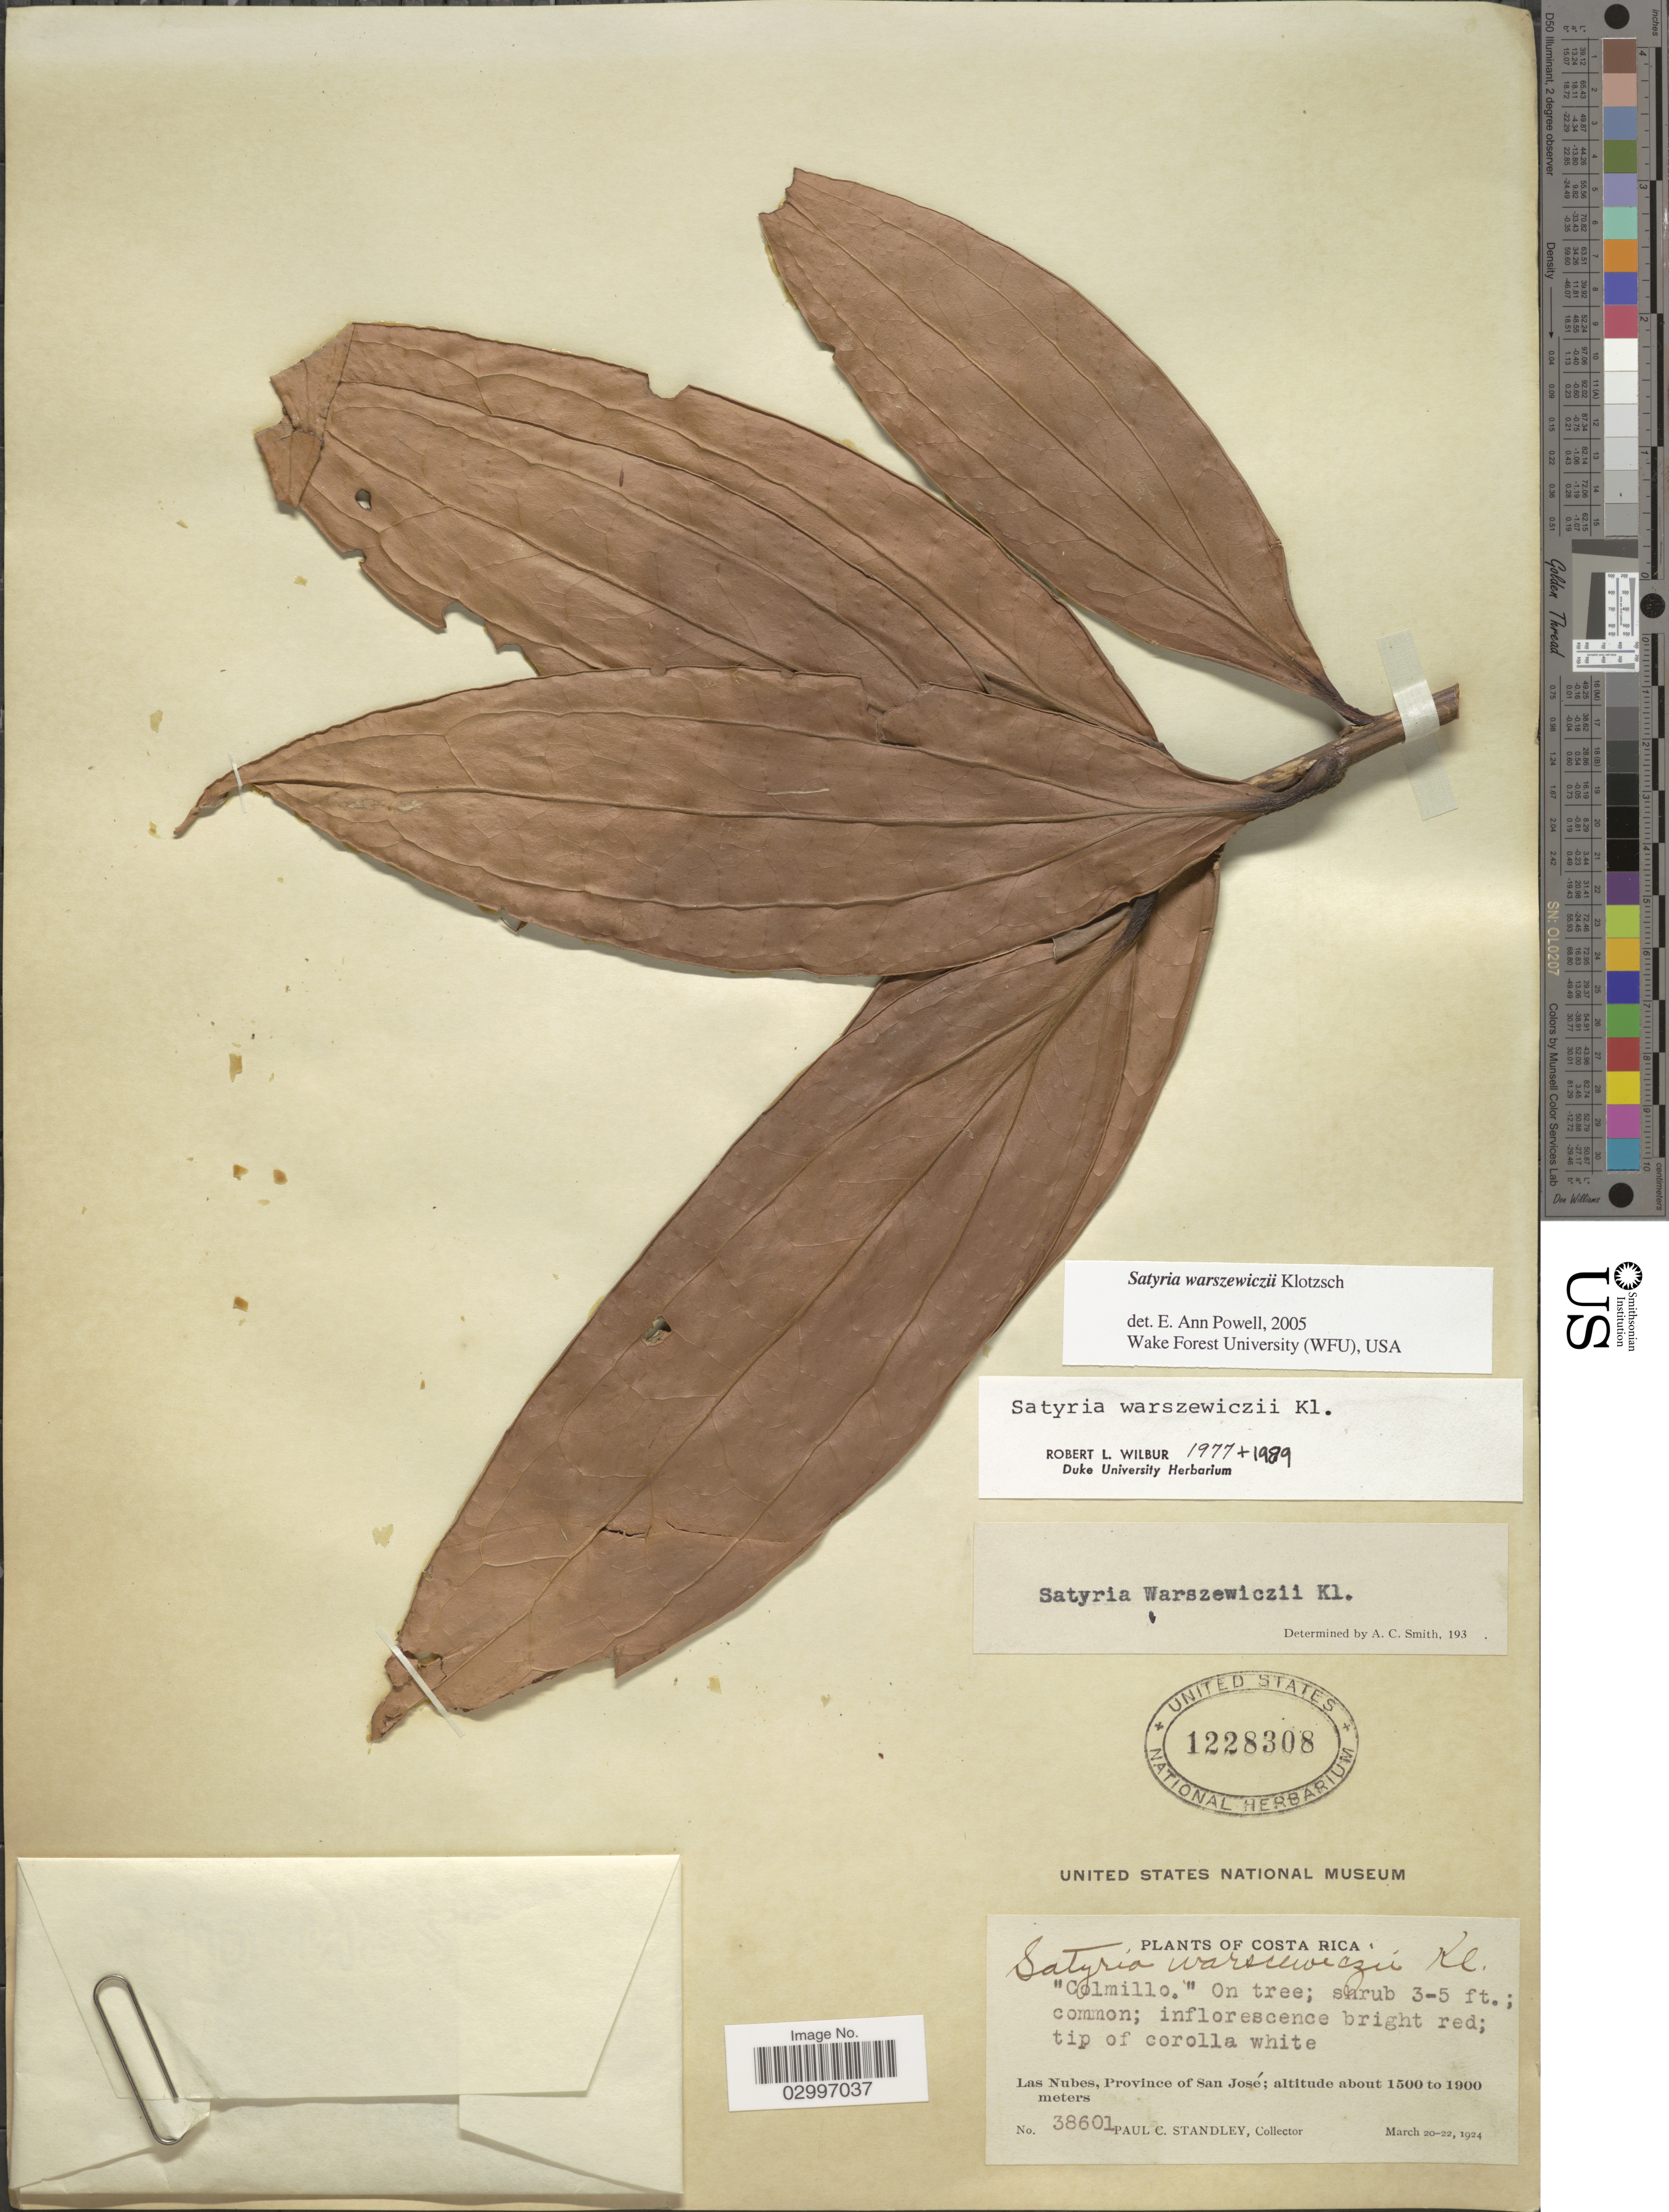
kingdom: Plantae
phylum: Tracheophyta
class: Magnoliopsida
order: Ericales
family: Ericaceae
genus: Satyria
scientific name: Satyria warszewiczii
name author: Klotzsch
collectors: P. C. Standley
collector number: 38601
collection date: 1924-03-20/1924-03-22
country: Costa Rica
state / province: San José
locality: Las Nubes, Province of San José.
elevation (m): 1500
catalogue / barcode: US 1228308